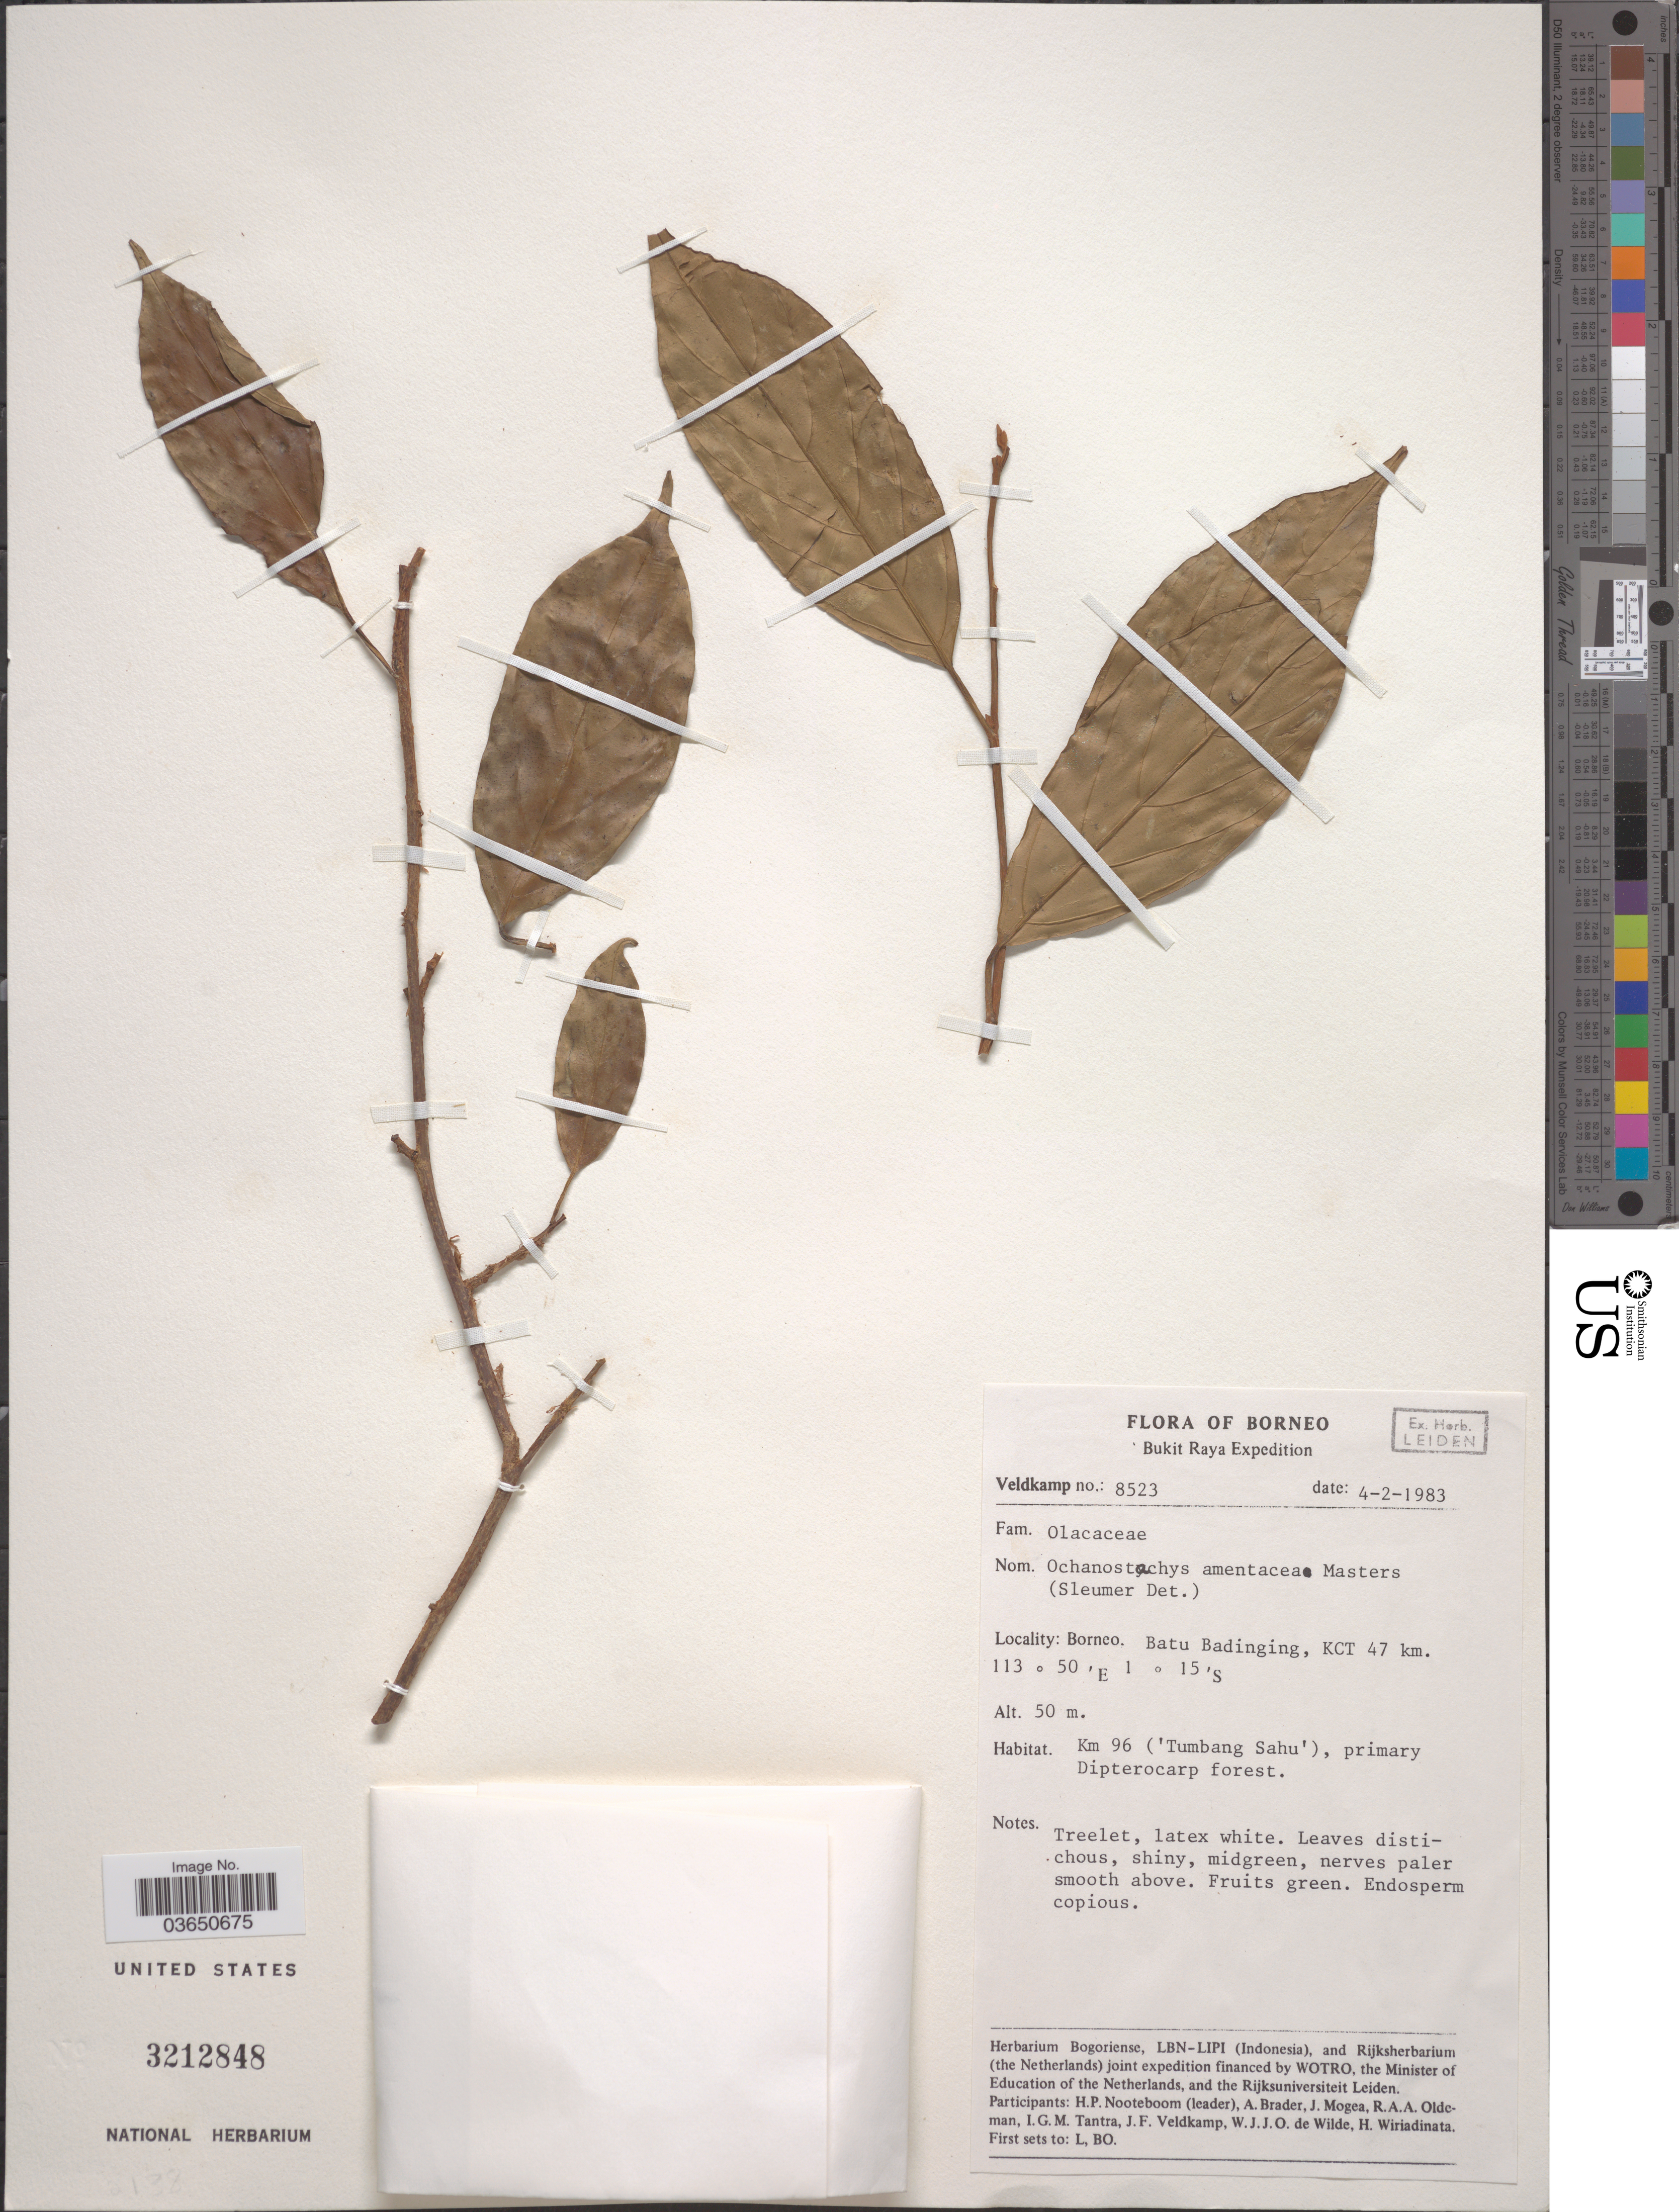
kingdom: Plantae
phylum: Tracheophyta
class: Magnoliopsida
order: Santalales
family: Coulaceae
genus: Ochanostachys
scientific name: Ochanostachys amentacea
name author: Mast.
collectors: -. Veldkamp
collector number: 8523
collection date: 1983-02-04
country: Indonesia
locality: Borneo. Bukit Raya. Batu Badinging, KCT 47 km. Km 96 ('Tumbang Sahu').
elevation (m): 50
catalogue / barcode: US 3212848